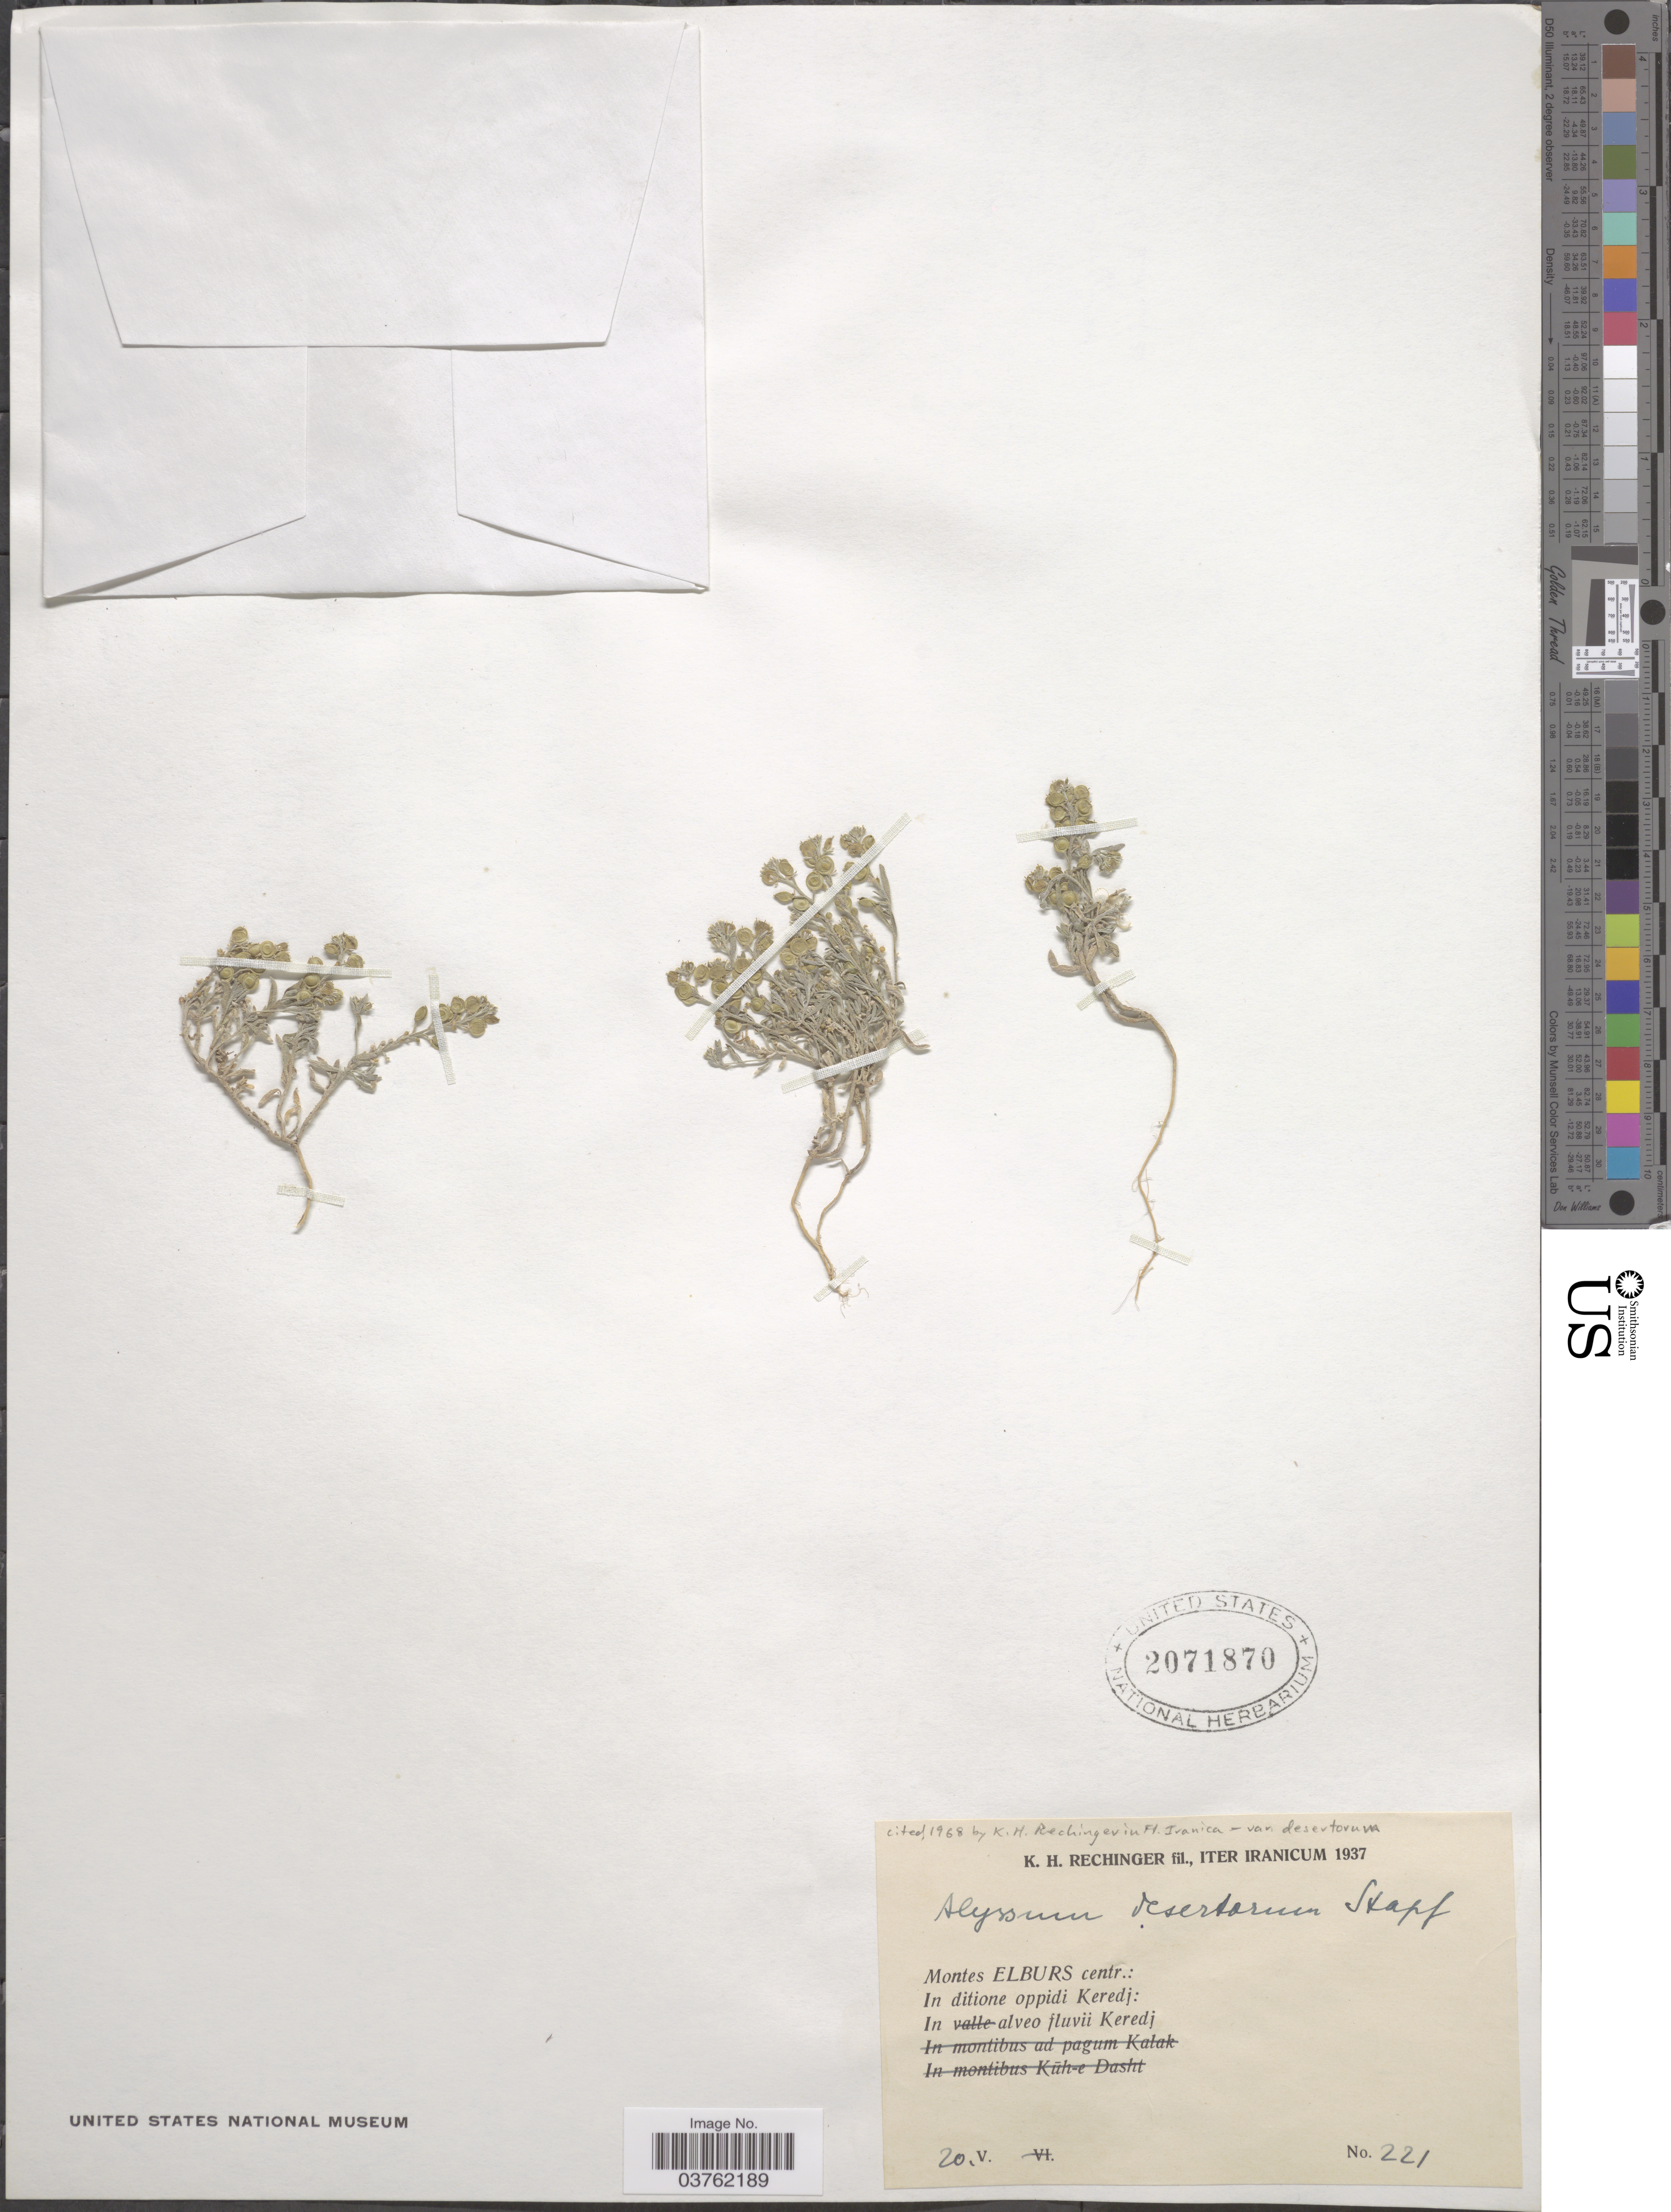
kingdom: Plantae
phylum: Tracheophyta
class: Magnoliopsida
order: Brassicales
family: Brassicaceae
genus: Alyssum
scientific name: Alyssum desertorum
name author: Stapf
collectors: K. H. Rechinger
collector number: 221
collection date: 1937-05-20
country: Iran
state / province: Alborz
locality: Iter Iranicum. Montes Elburs centr.: In ditione oppidi Keredj: In alveo fluvii Keredj.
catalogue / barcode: US 2071870